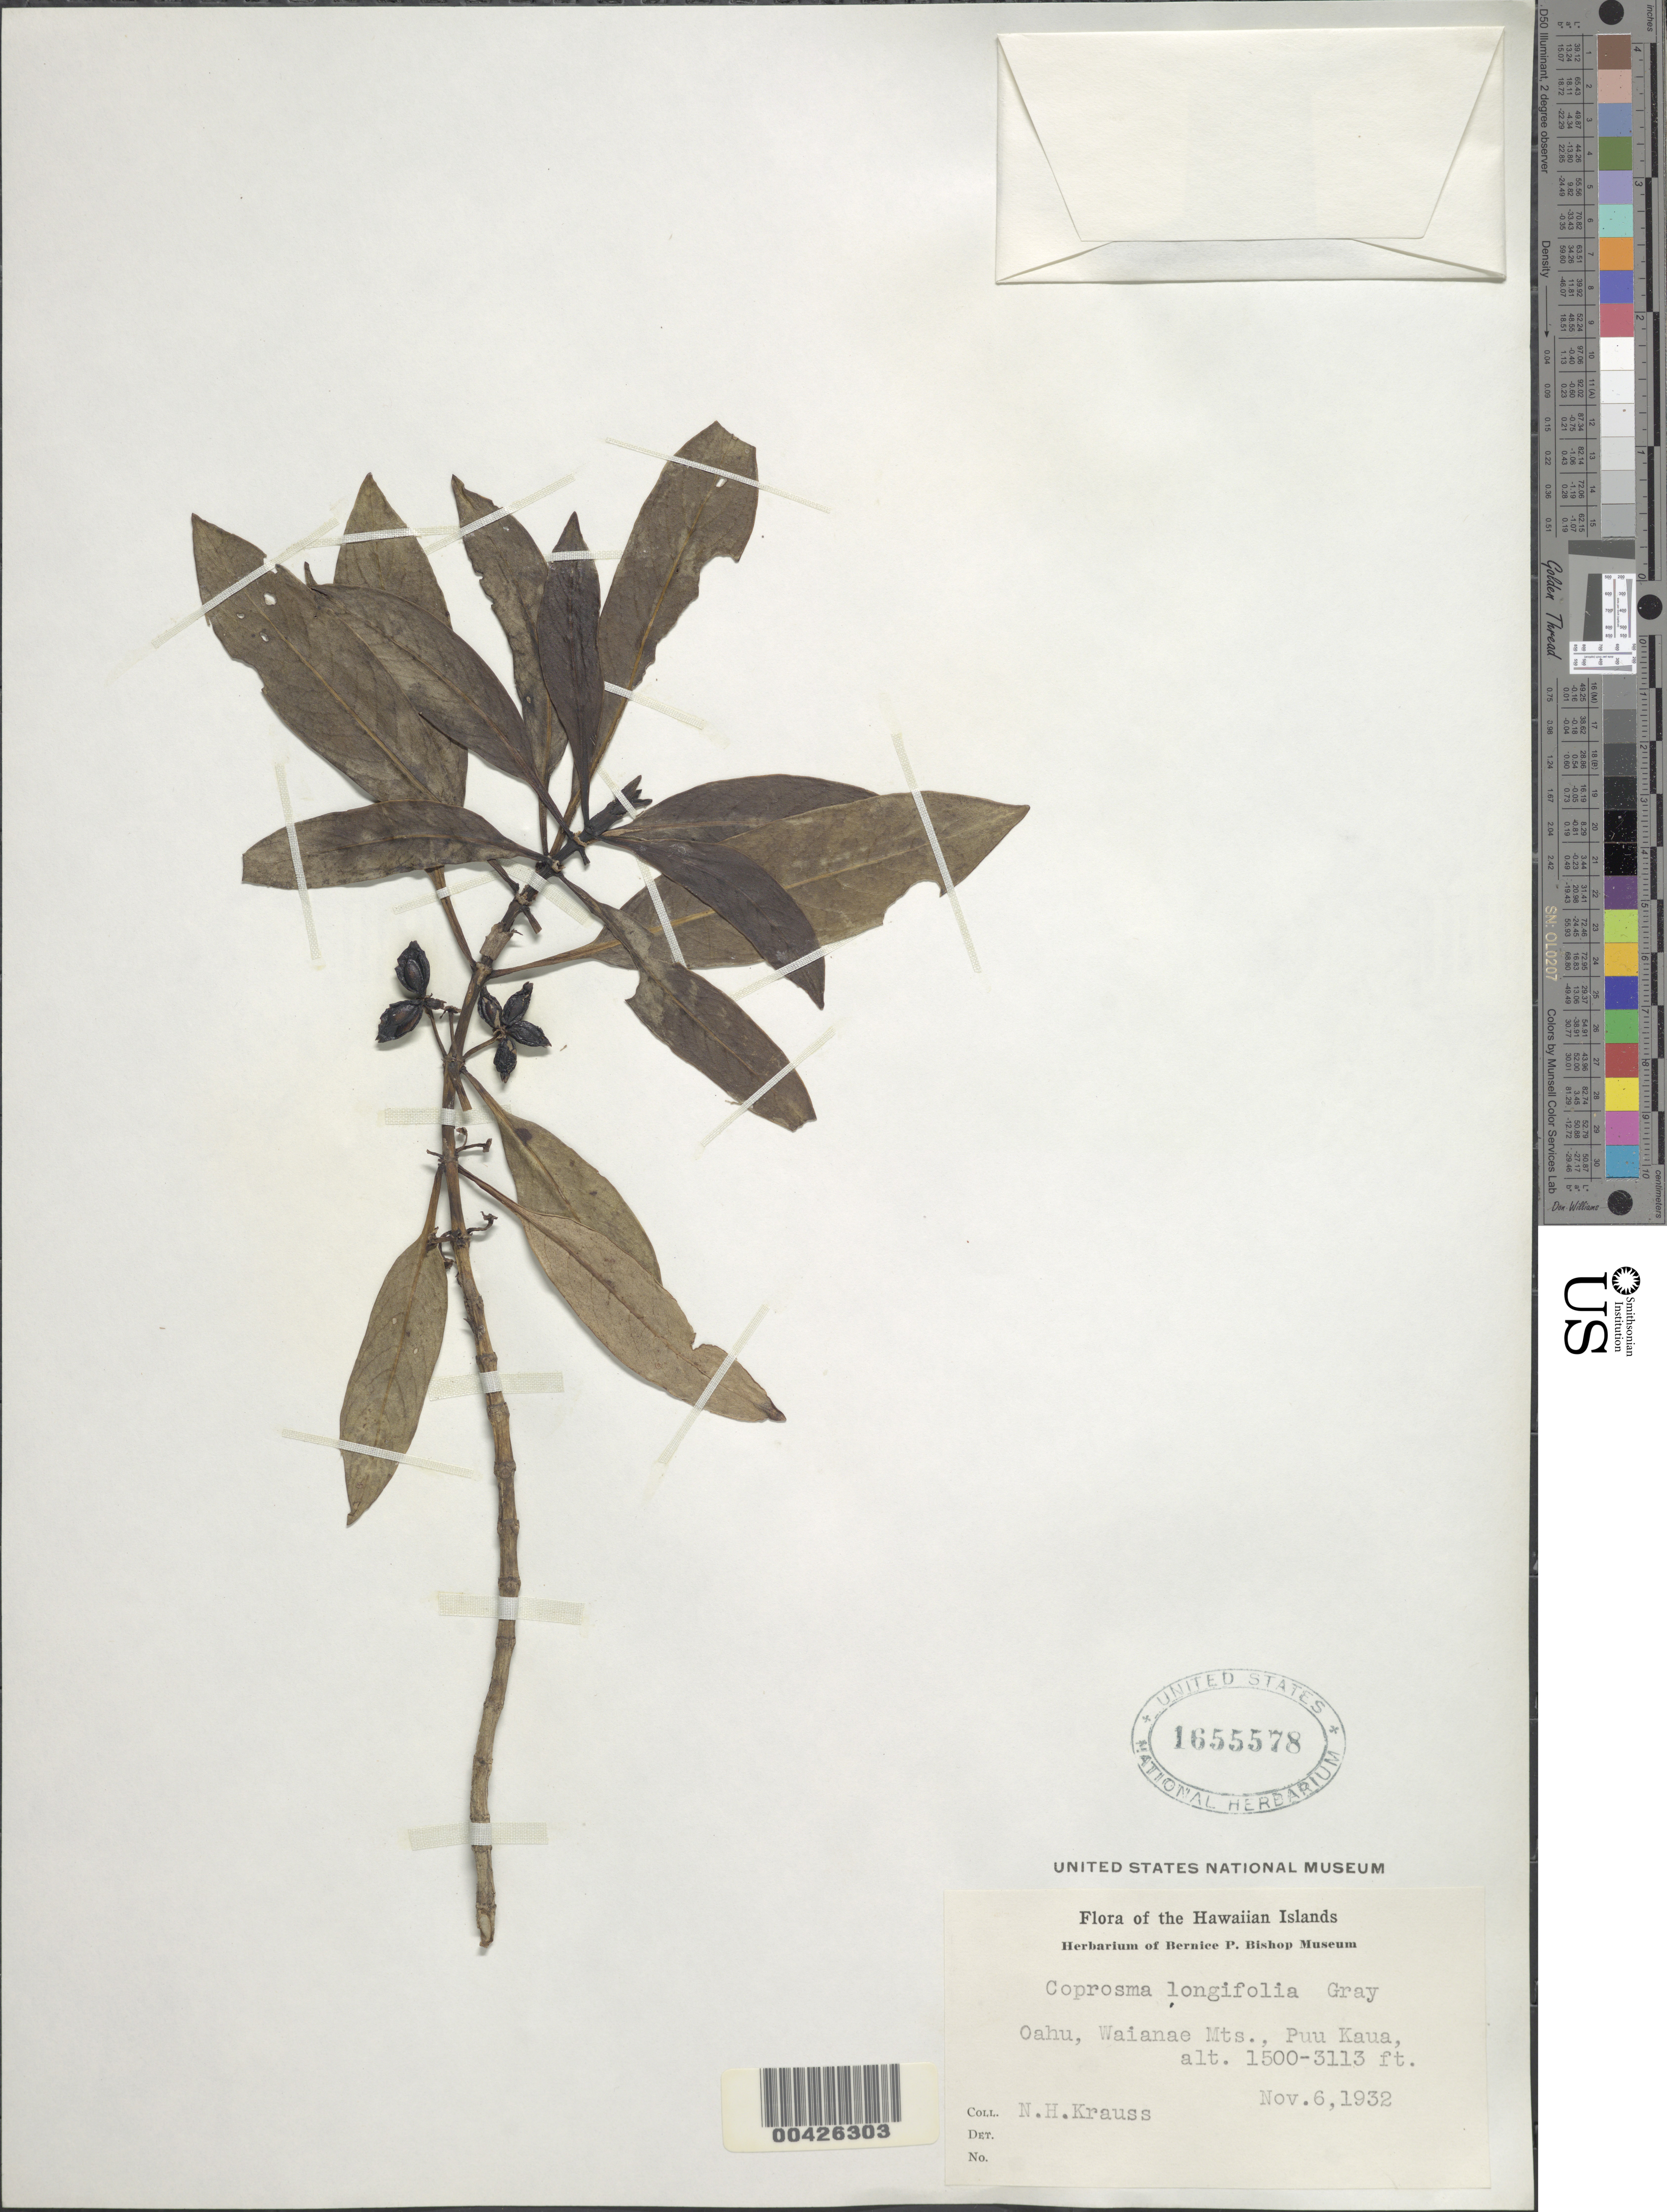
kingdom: Plantae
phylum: Tracheophyta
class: Magnoliopsida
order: Gentianales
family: Rubiaceae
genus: Coprosma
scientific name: Coprosma longifolia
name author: A. Gray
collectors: N. Krauss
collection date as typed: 6 Nov 1932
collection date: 1932-11-06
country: United States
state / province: Hawaii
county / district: Honolulu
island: Oahu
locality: Waianae Mts., Puu Kaua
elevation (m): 457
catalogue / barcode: US 1655578